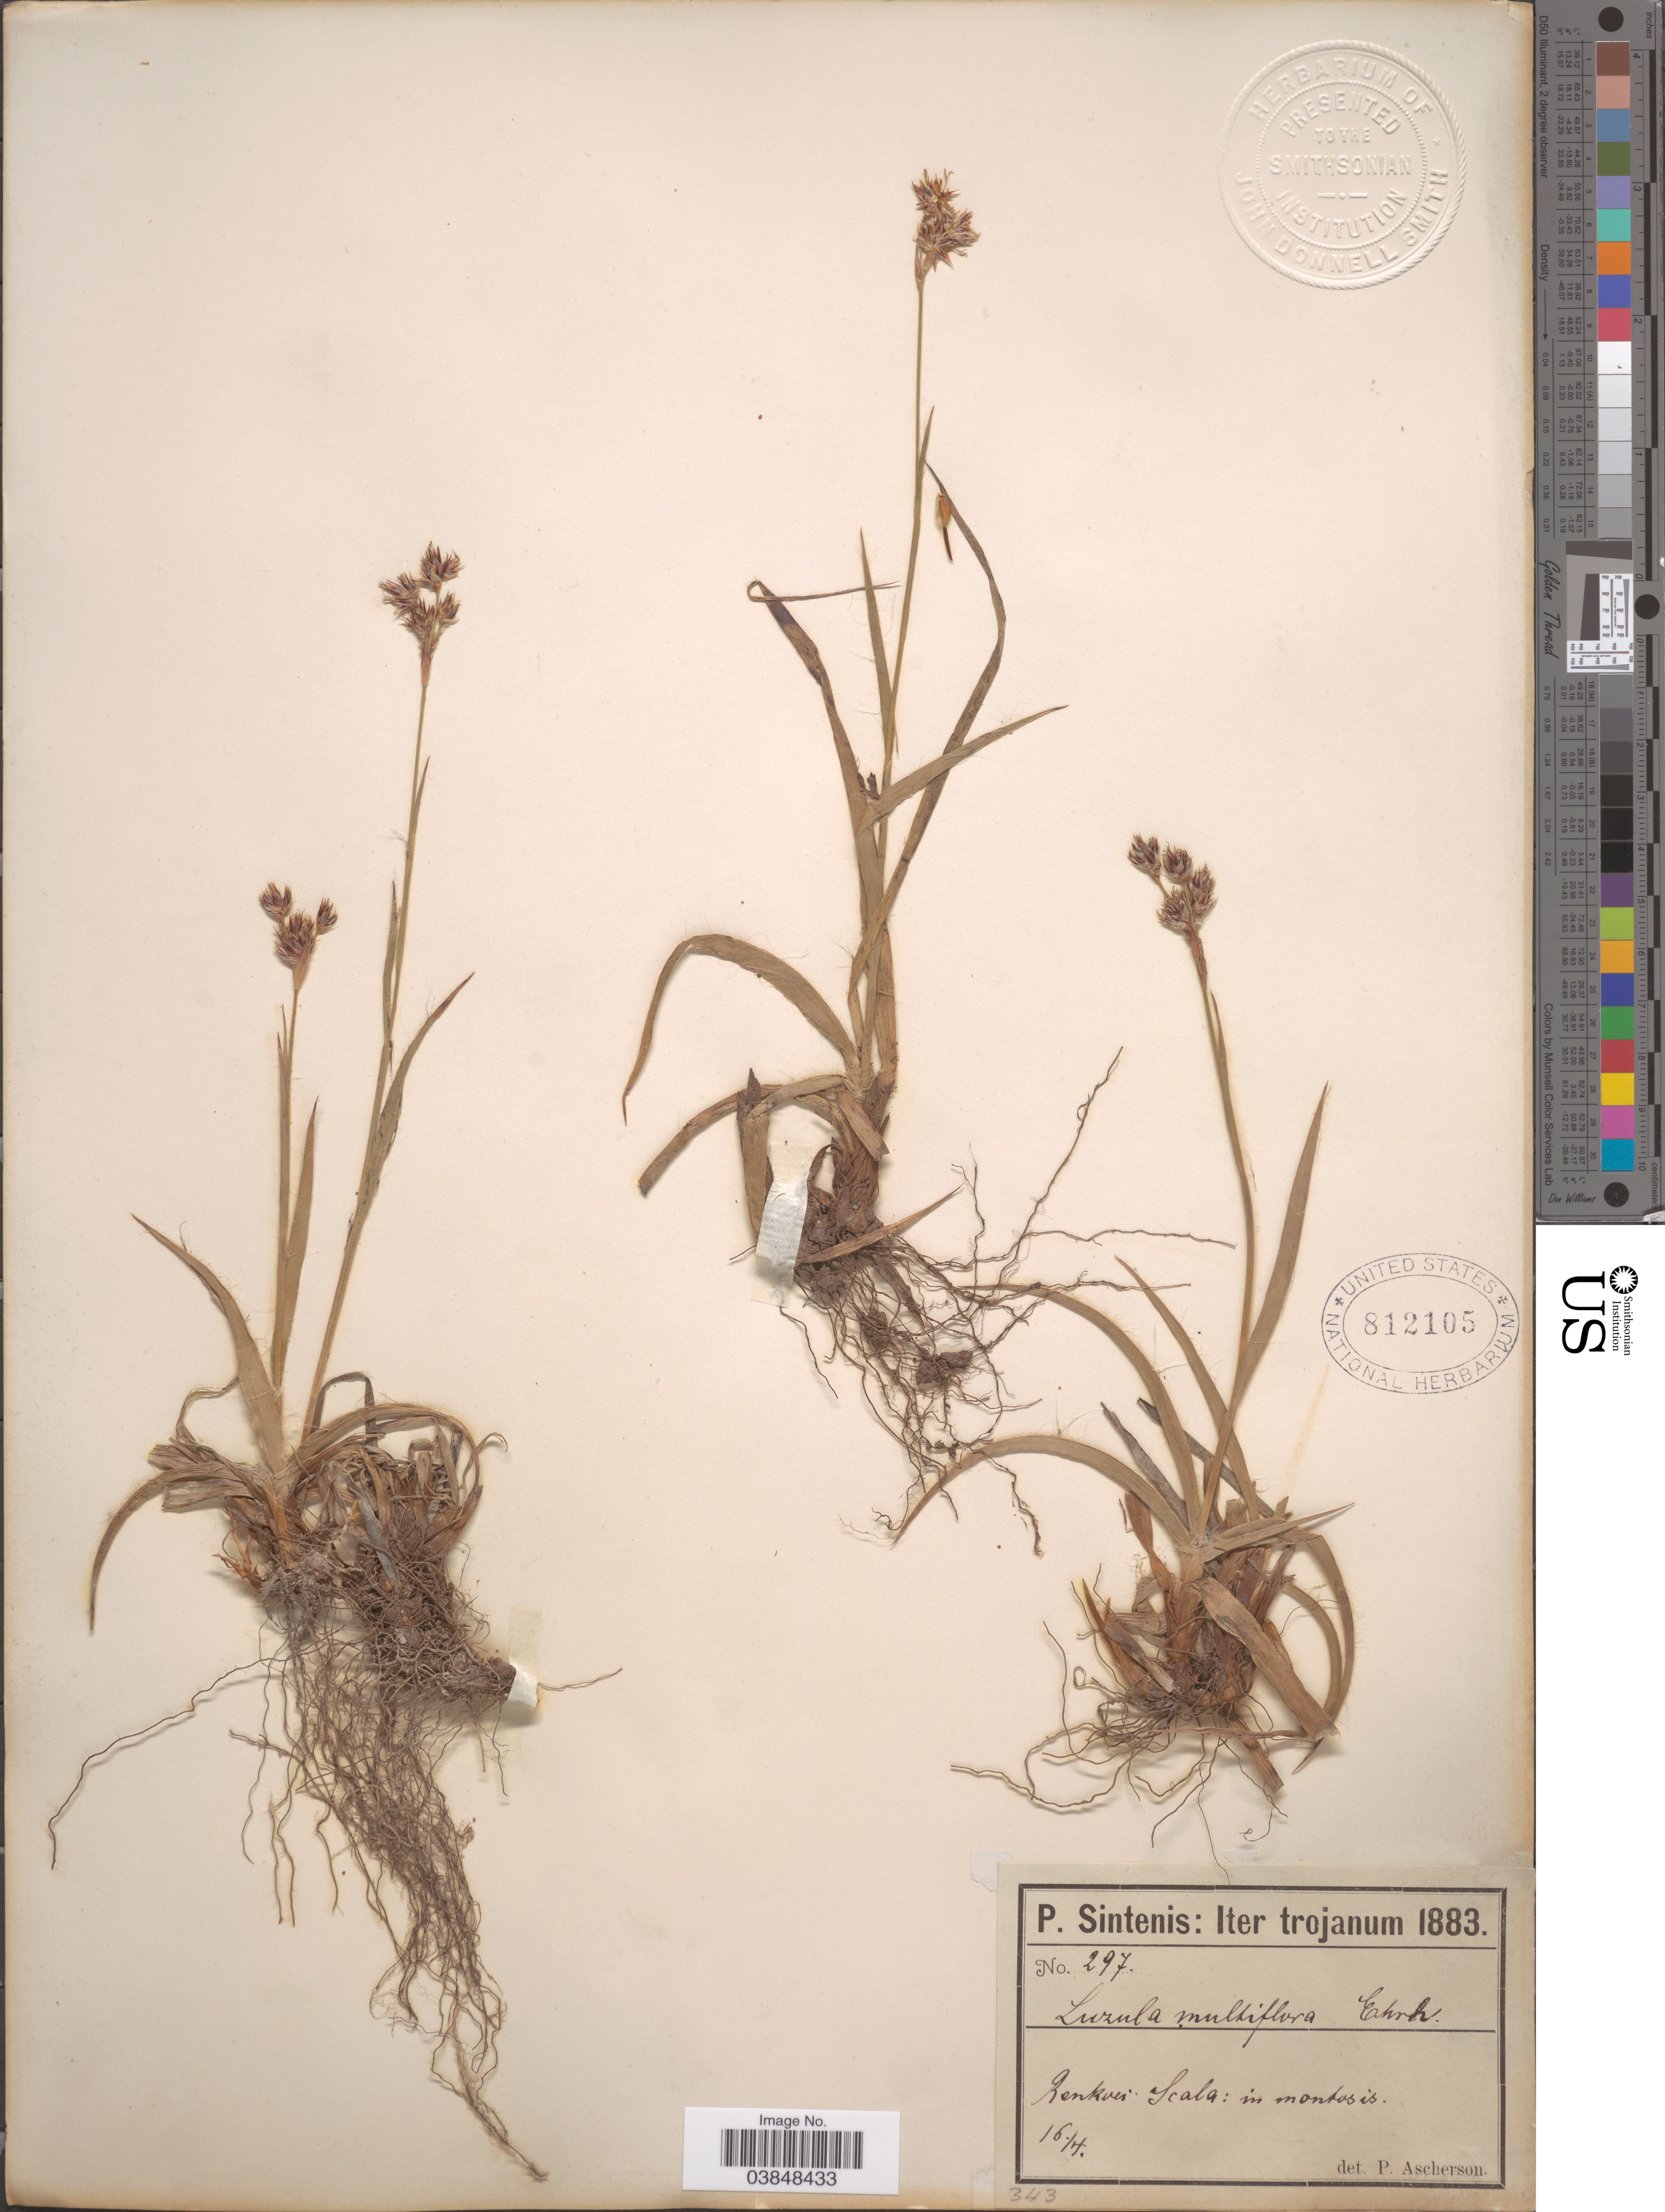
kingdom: Plantae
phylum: Tracheophyta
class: Liliopsida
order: Poales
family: Juncaceae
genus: Luzula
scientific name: Luzula multiflora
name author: (Ehrh.) Lej.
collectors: P. Sintenis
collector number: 297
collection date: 1883-04-16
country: Turkey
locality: Iter trojanum. Renkvei Scala: in montosis.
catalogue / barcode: US 812105